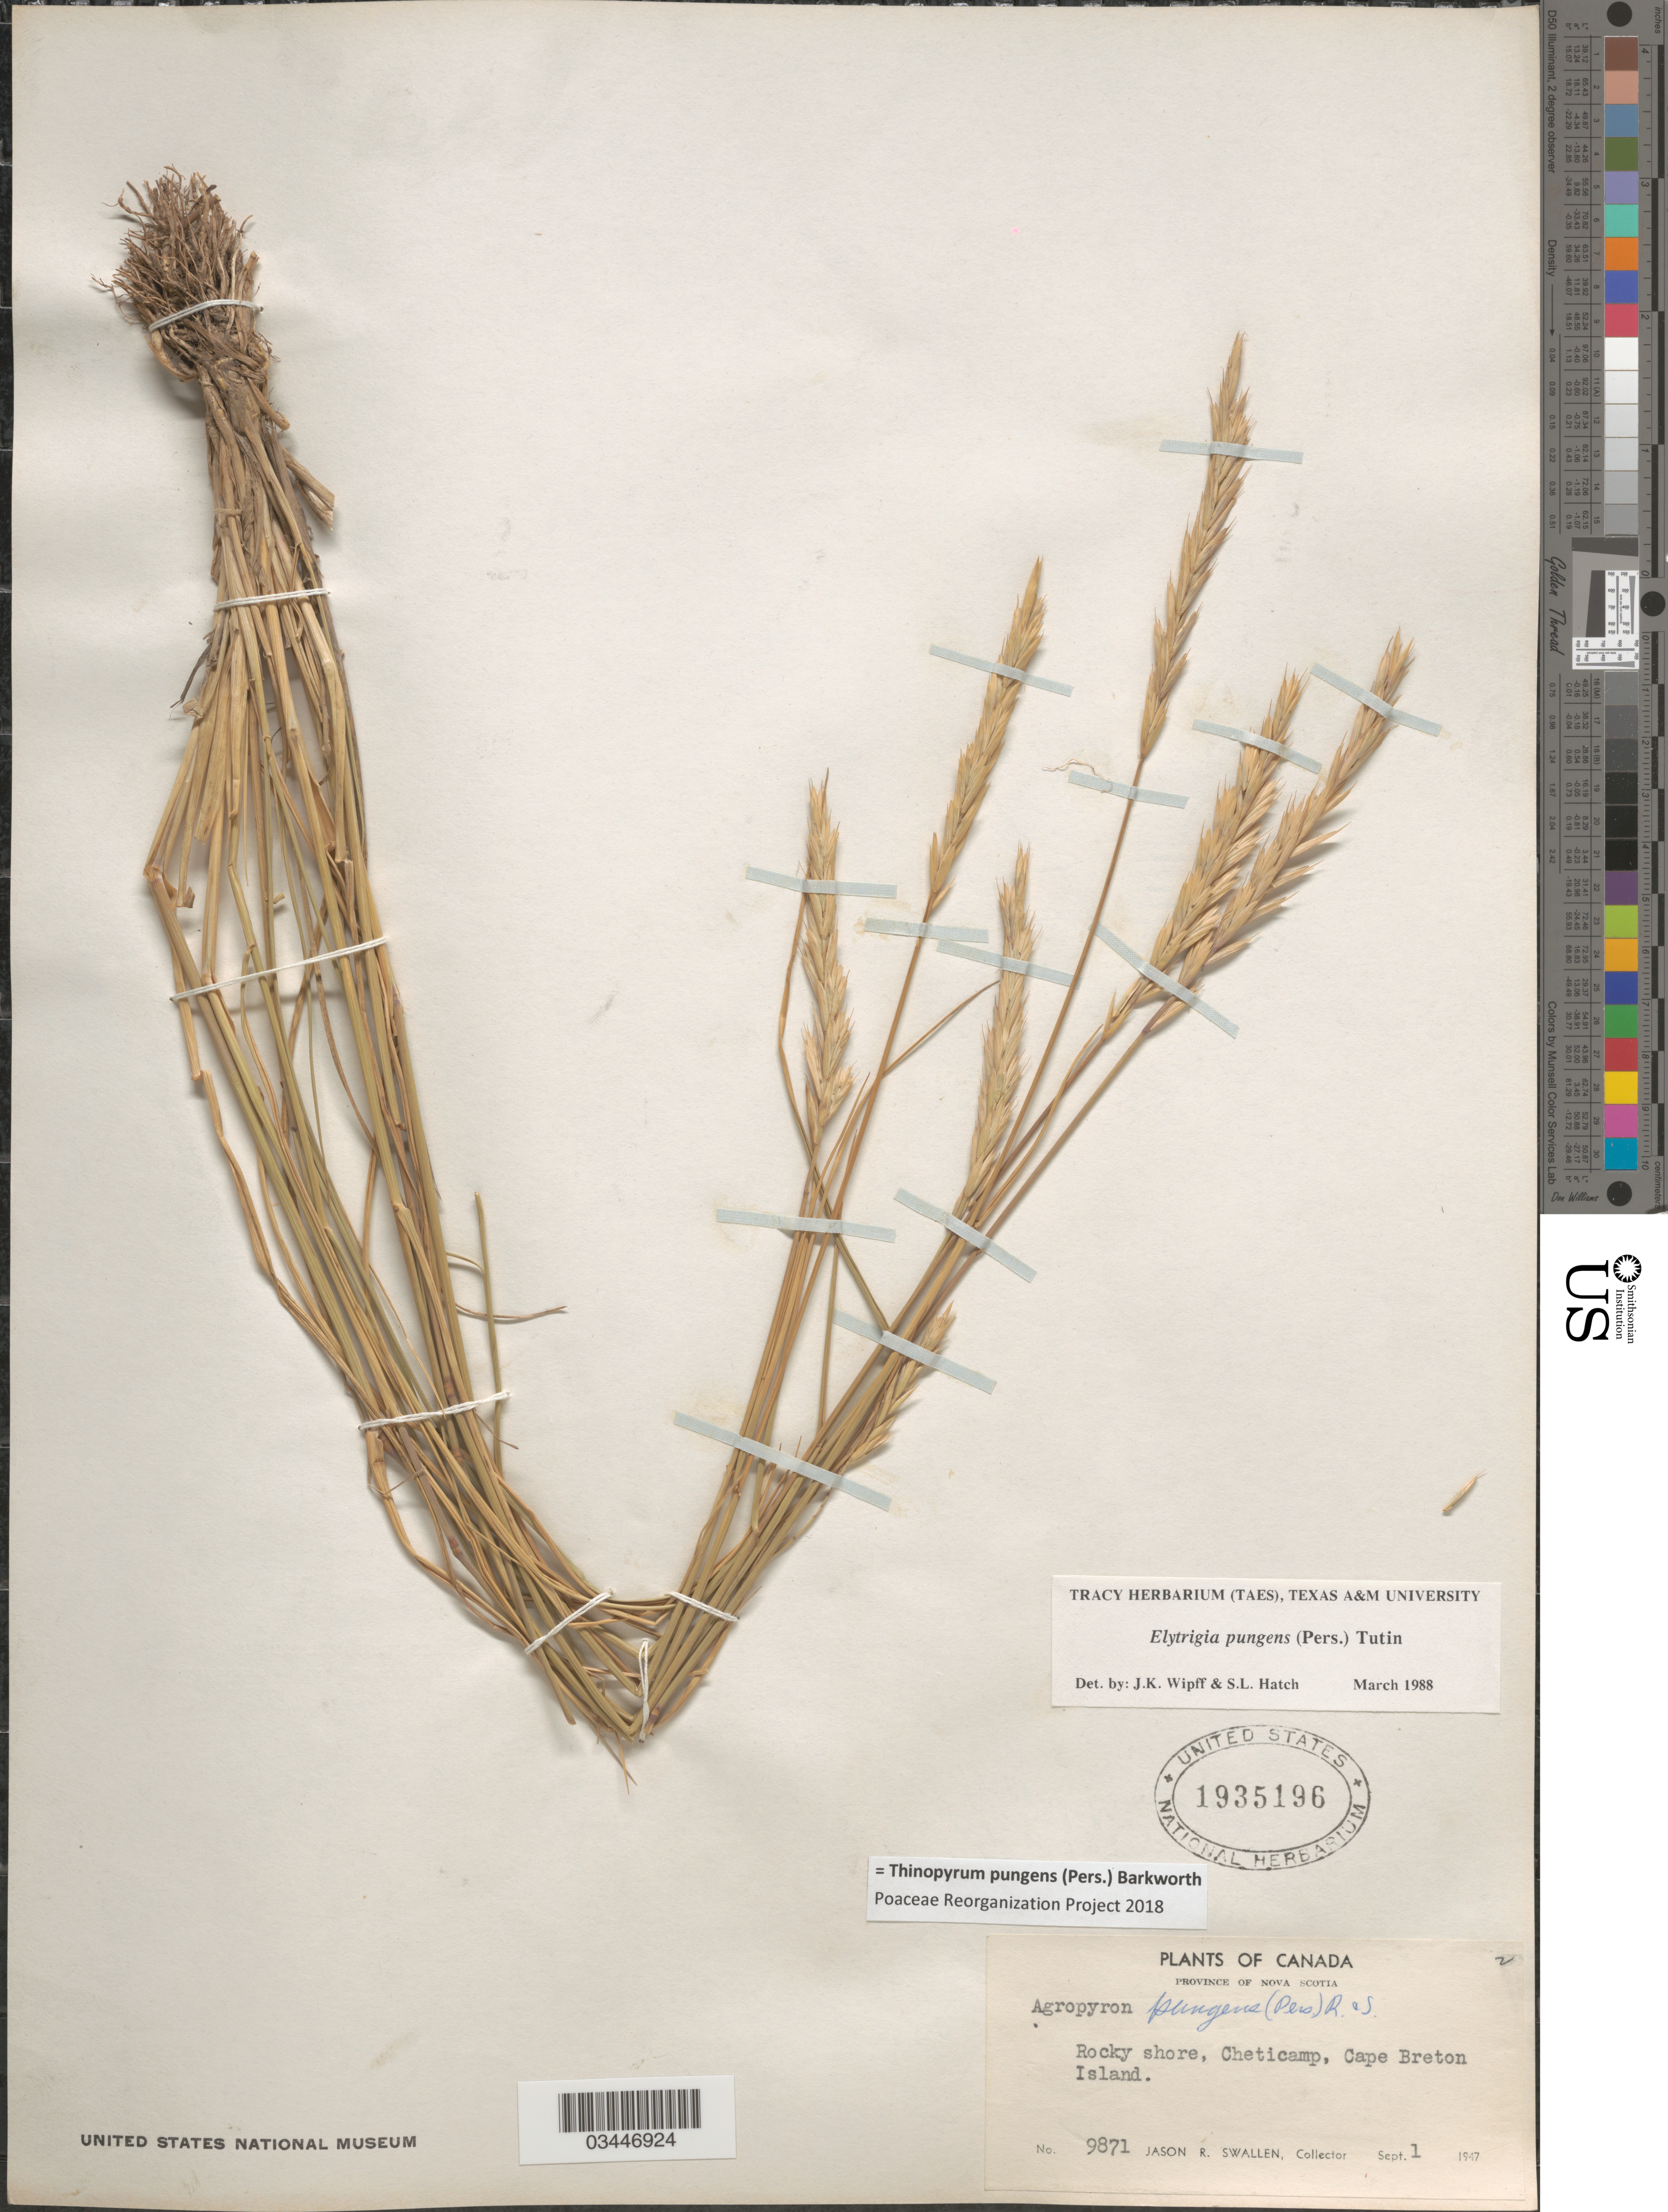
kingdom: Plantae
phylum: Tracheophyta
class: Liliopsida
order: Poales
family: Poaceae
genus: Thinopyrum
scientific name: Thinopyrum pungens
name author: (Pers.) Barkworth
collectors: J. R. Swallen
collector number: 9871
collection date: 1947-09-01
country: Canada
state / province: Nova Scotia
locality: Rocky shore, Cheticamp, Cape Breton Island.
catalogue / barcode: US 1935196